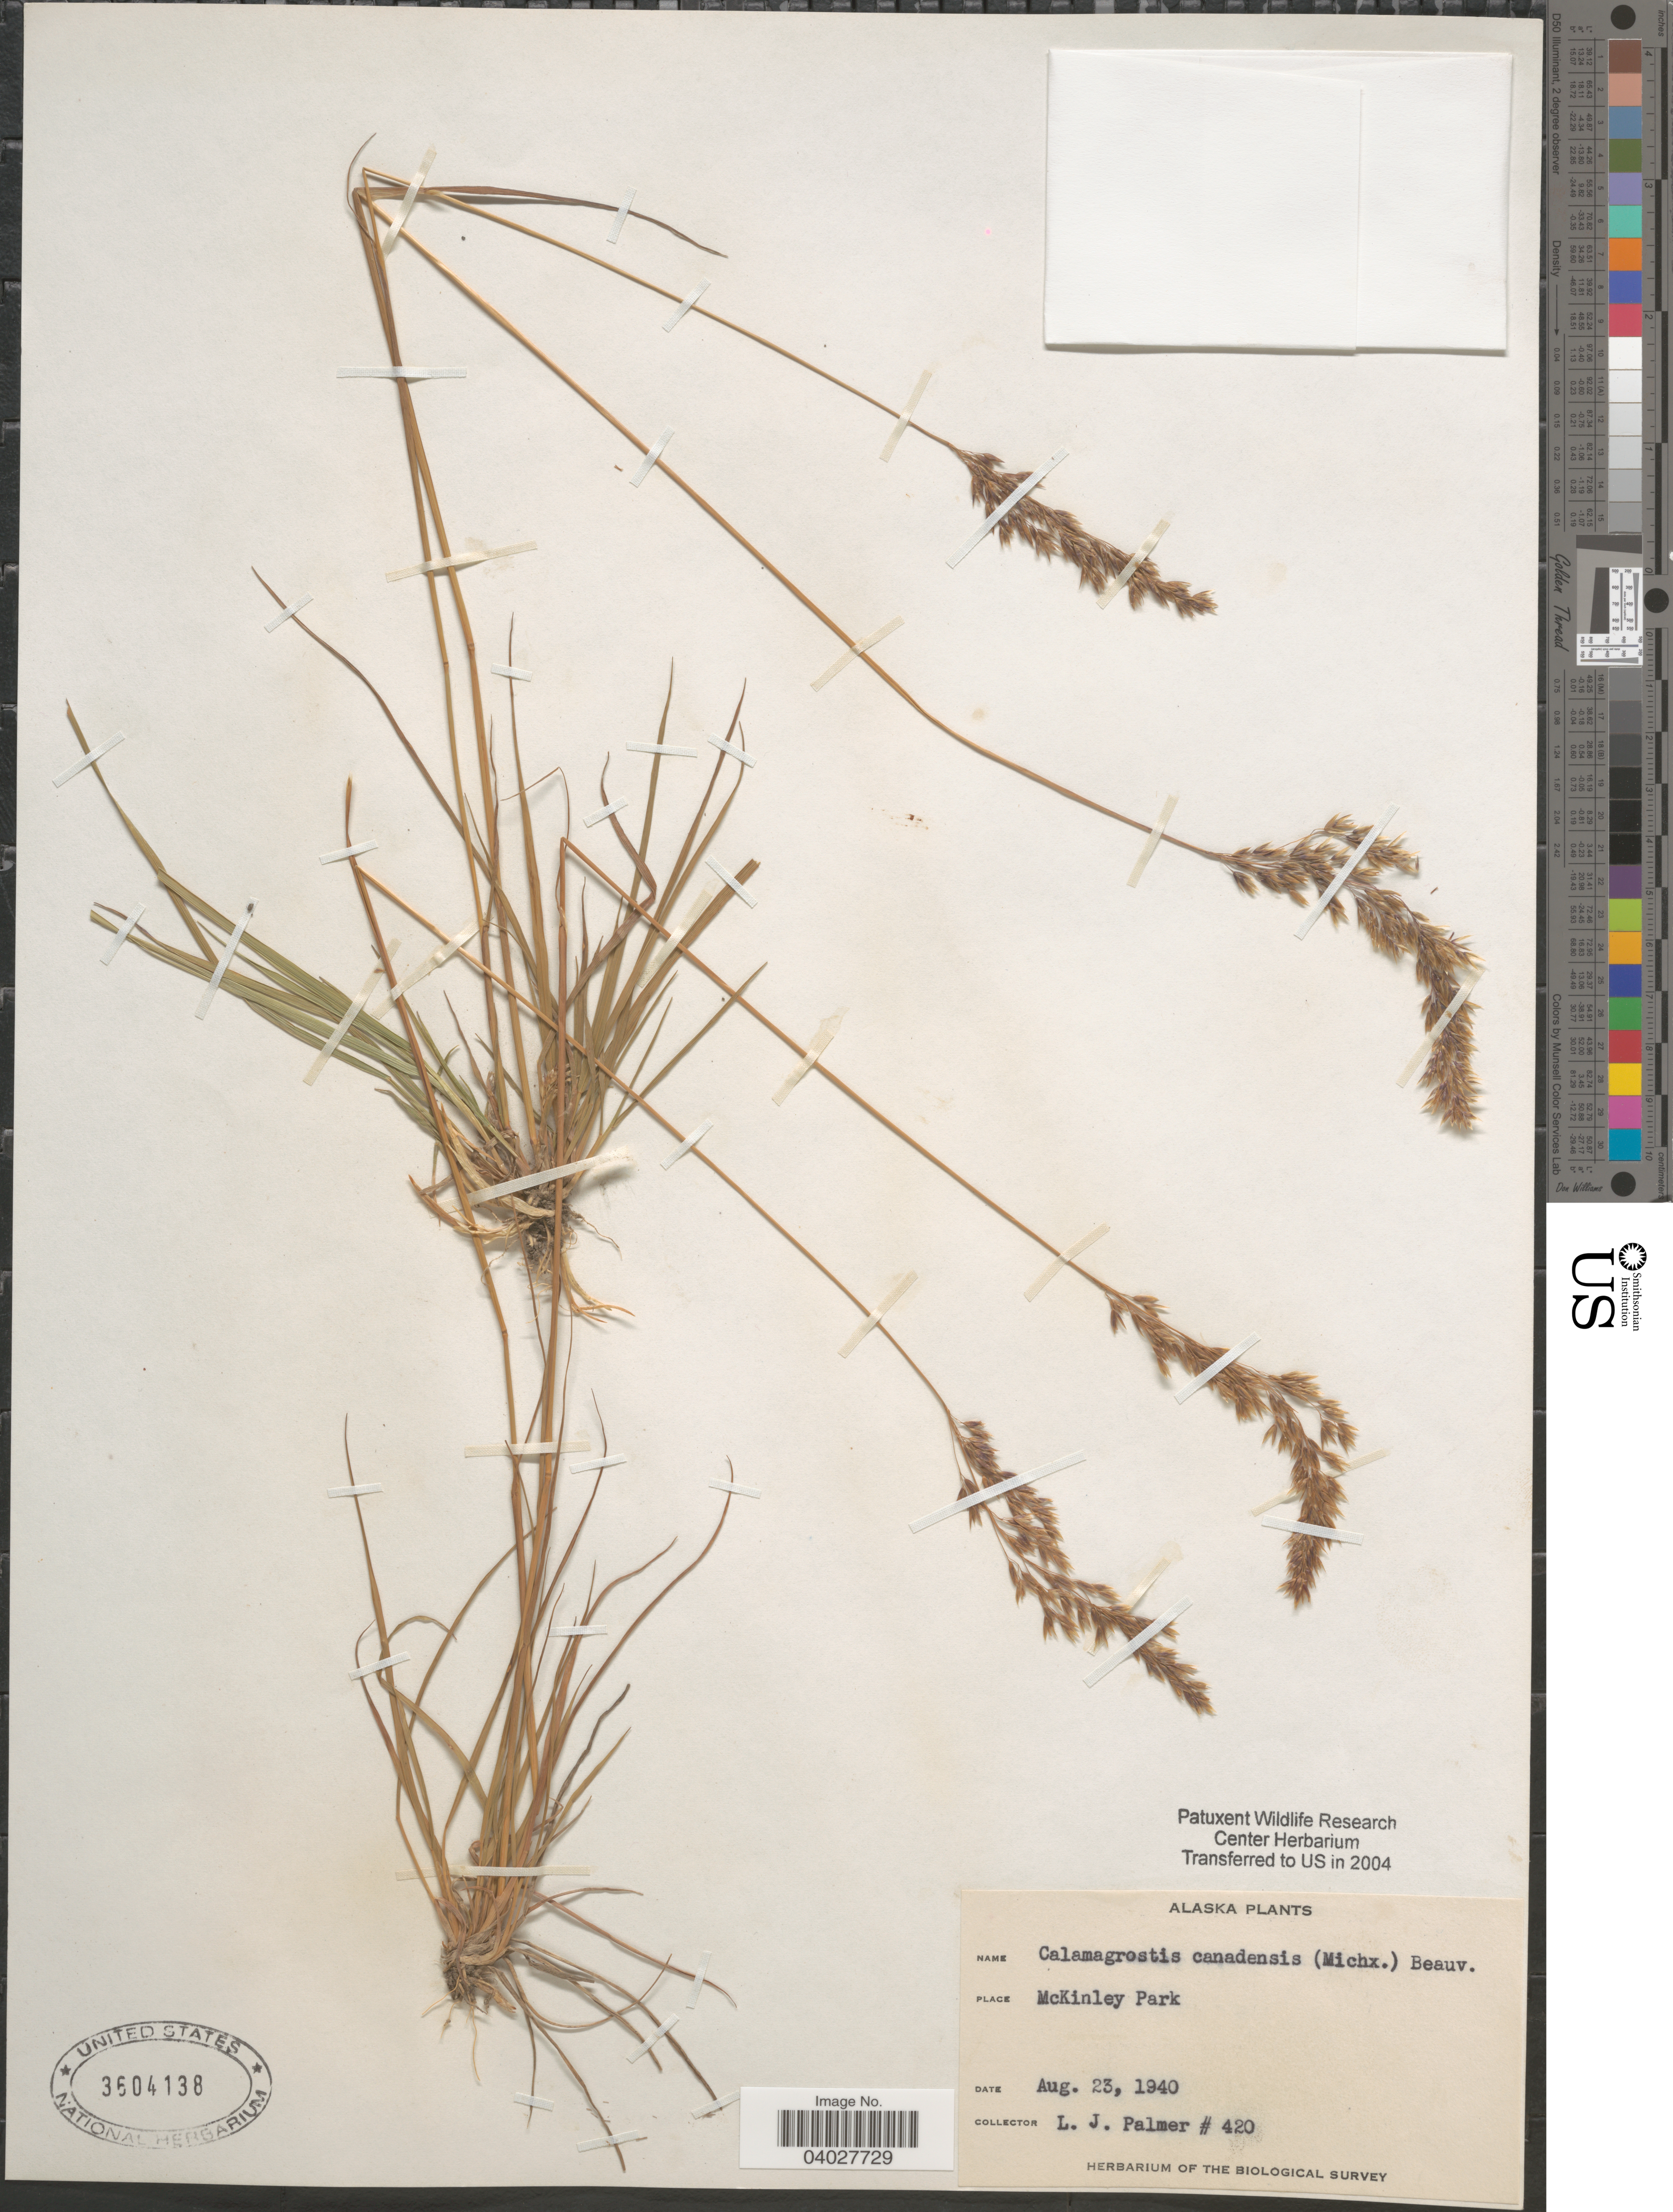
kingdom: Plantae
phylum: Tracheophyta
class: Liliopsida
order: Poales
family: Poaceae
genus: Calamagrostis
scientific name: Calamagrostis canadensis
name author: (Michx.) P. Beauv.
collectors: L. J. Palmer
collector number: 420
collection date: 1940-08-23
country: United States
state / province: Alaska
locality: McKinley Park.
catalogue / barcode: US 3604138